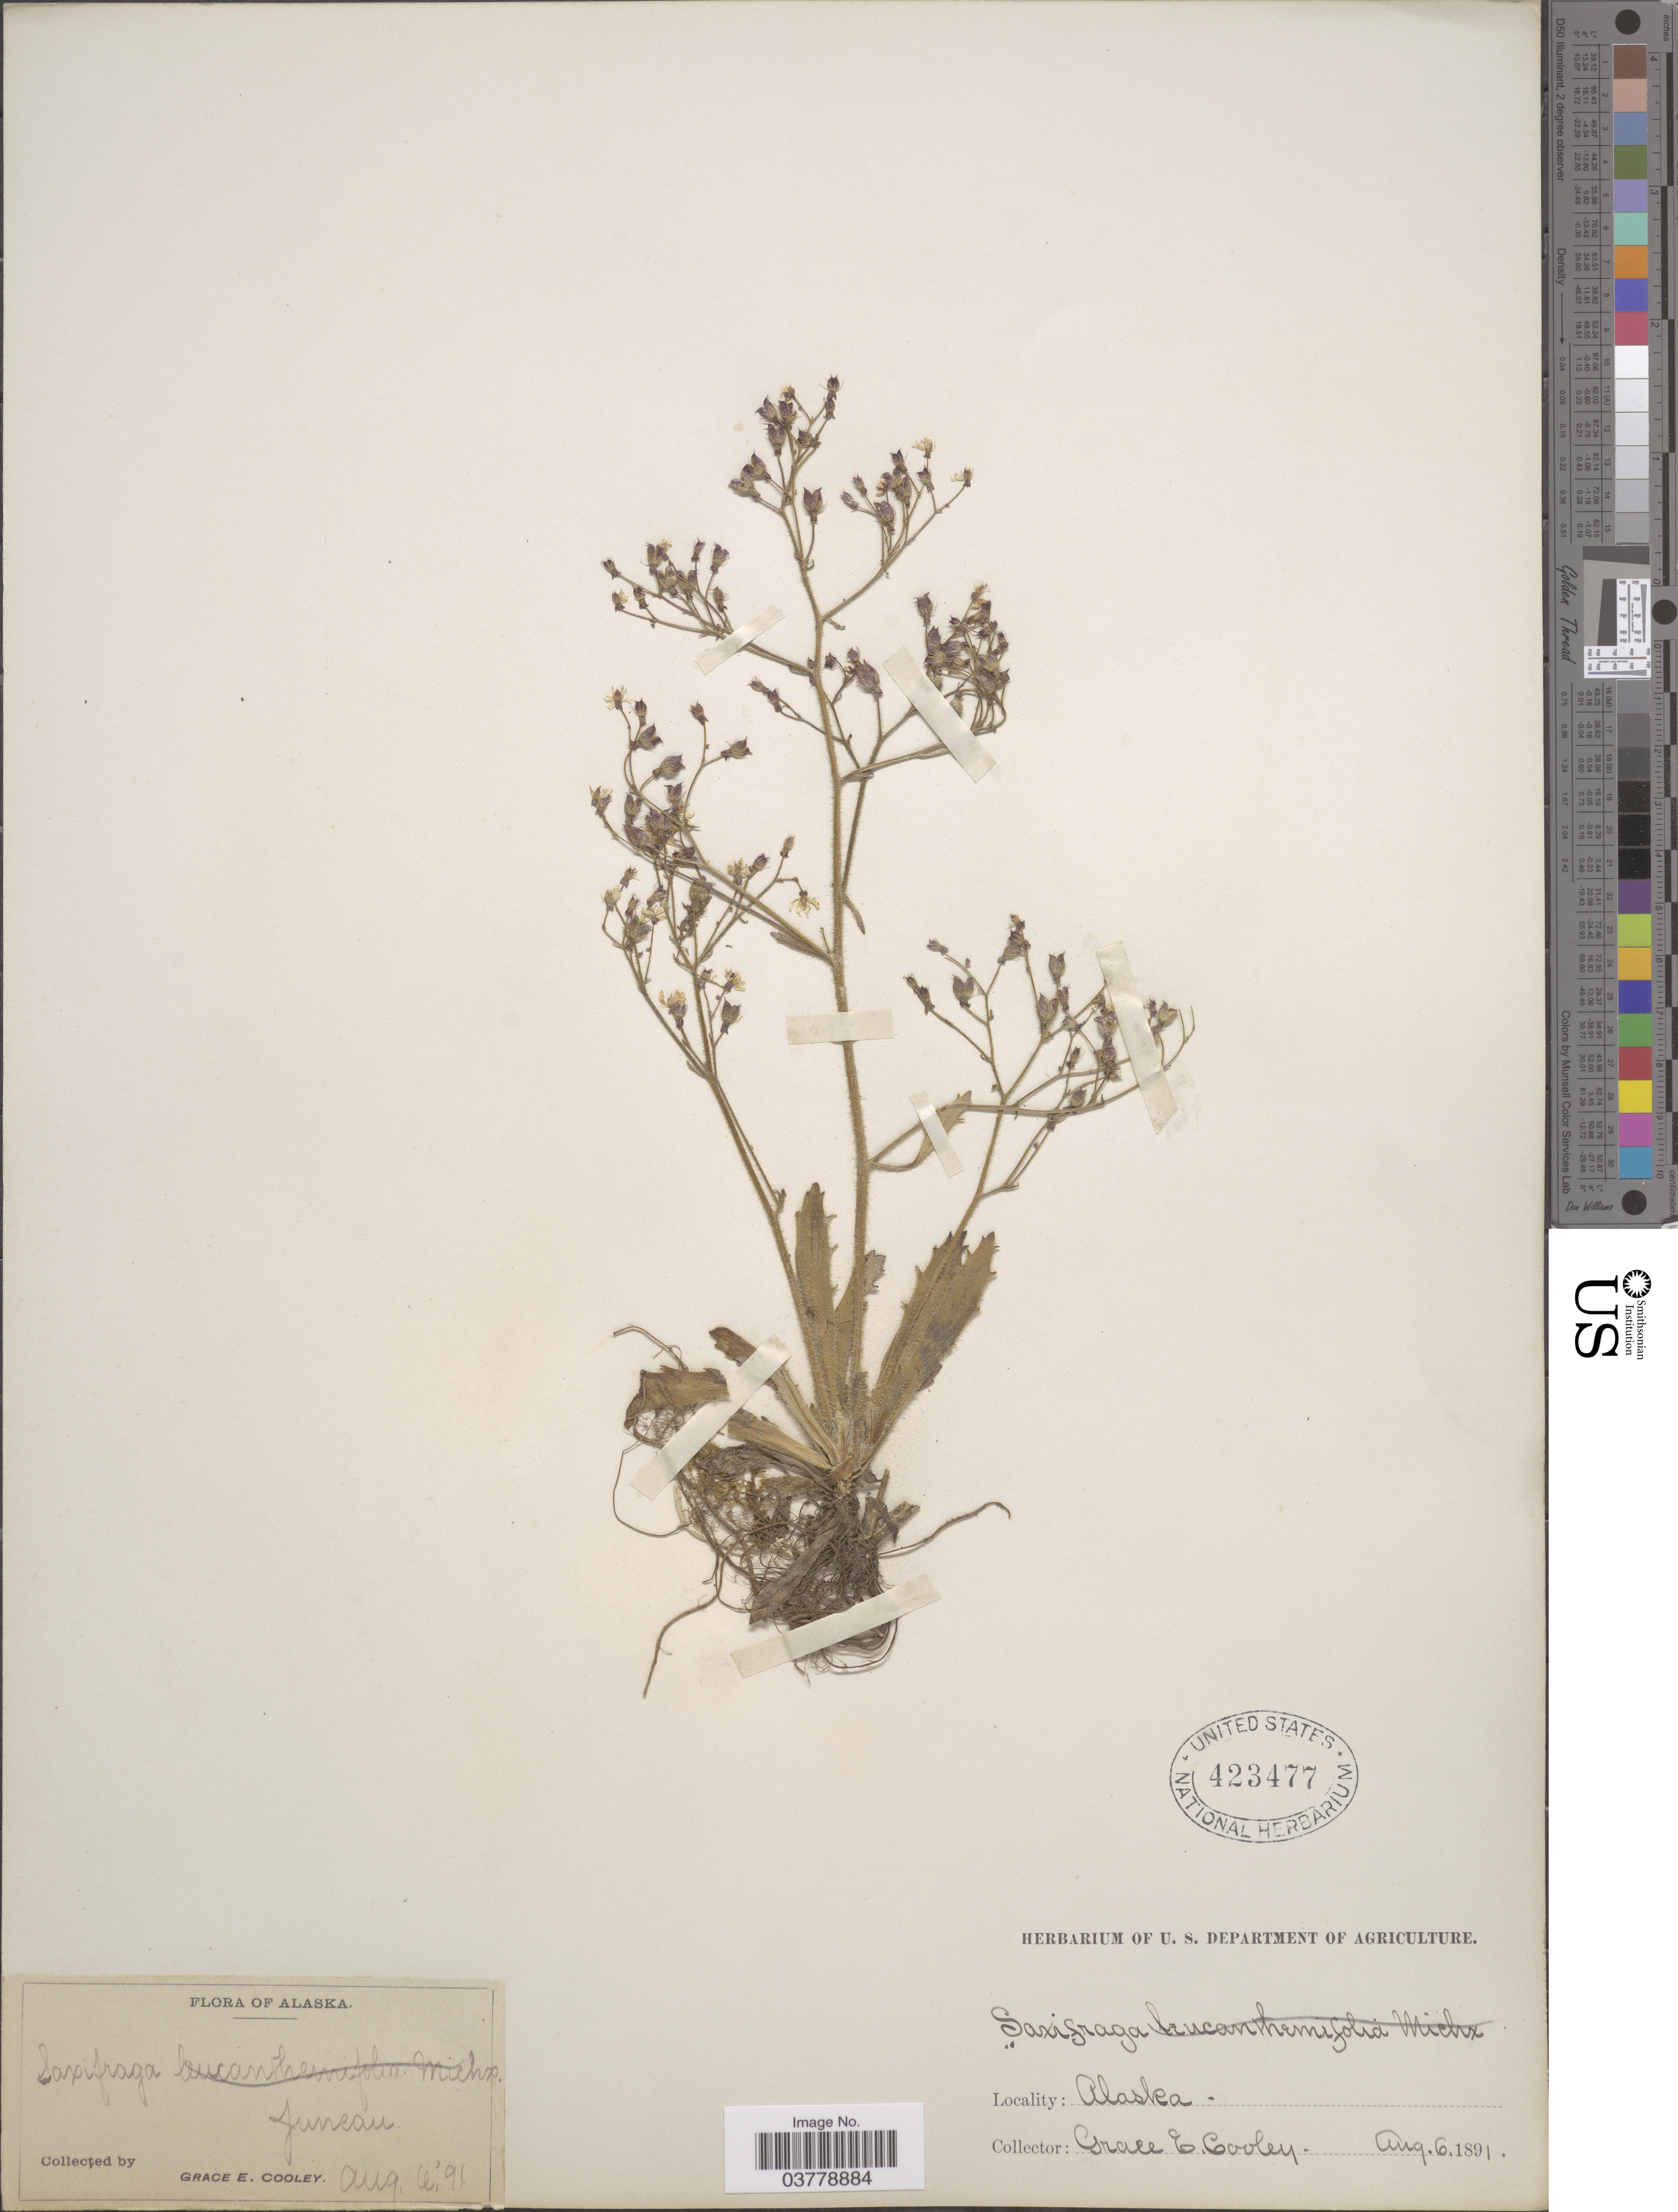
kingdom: Plantae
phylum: Tracheophyta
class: Magnoliopsida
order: Saxifragales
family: Saxifragaceae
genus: Micranthes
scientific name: Micranthes ferruginea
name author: (Graham) Brouillet & Gornall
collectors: G. E. Cooley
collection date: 1891-08-06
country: United States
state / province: Alaska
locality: Juneau.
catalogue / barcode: US 423477